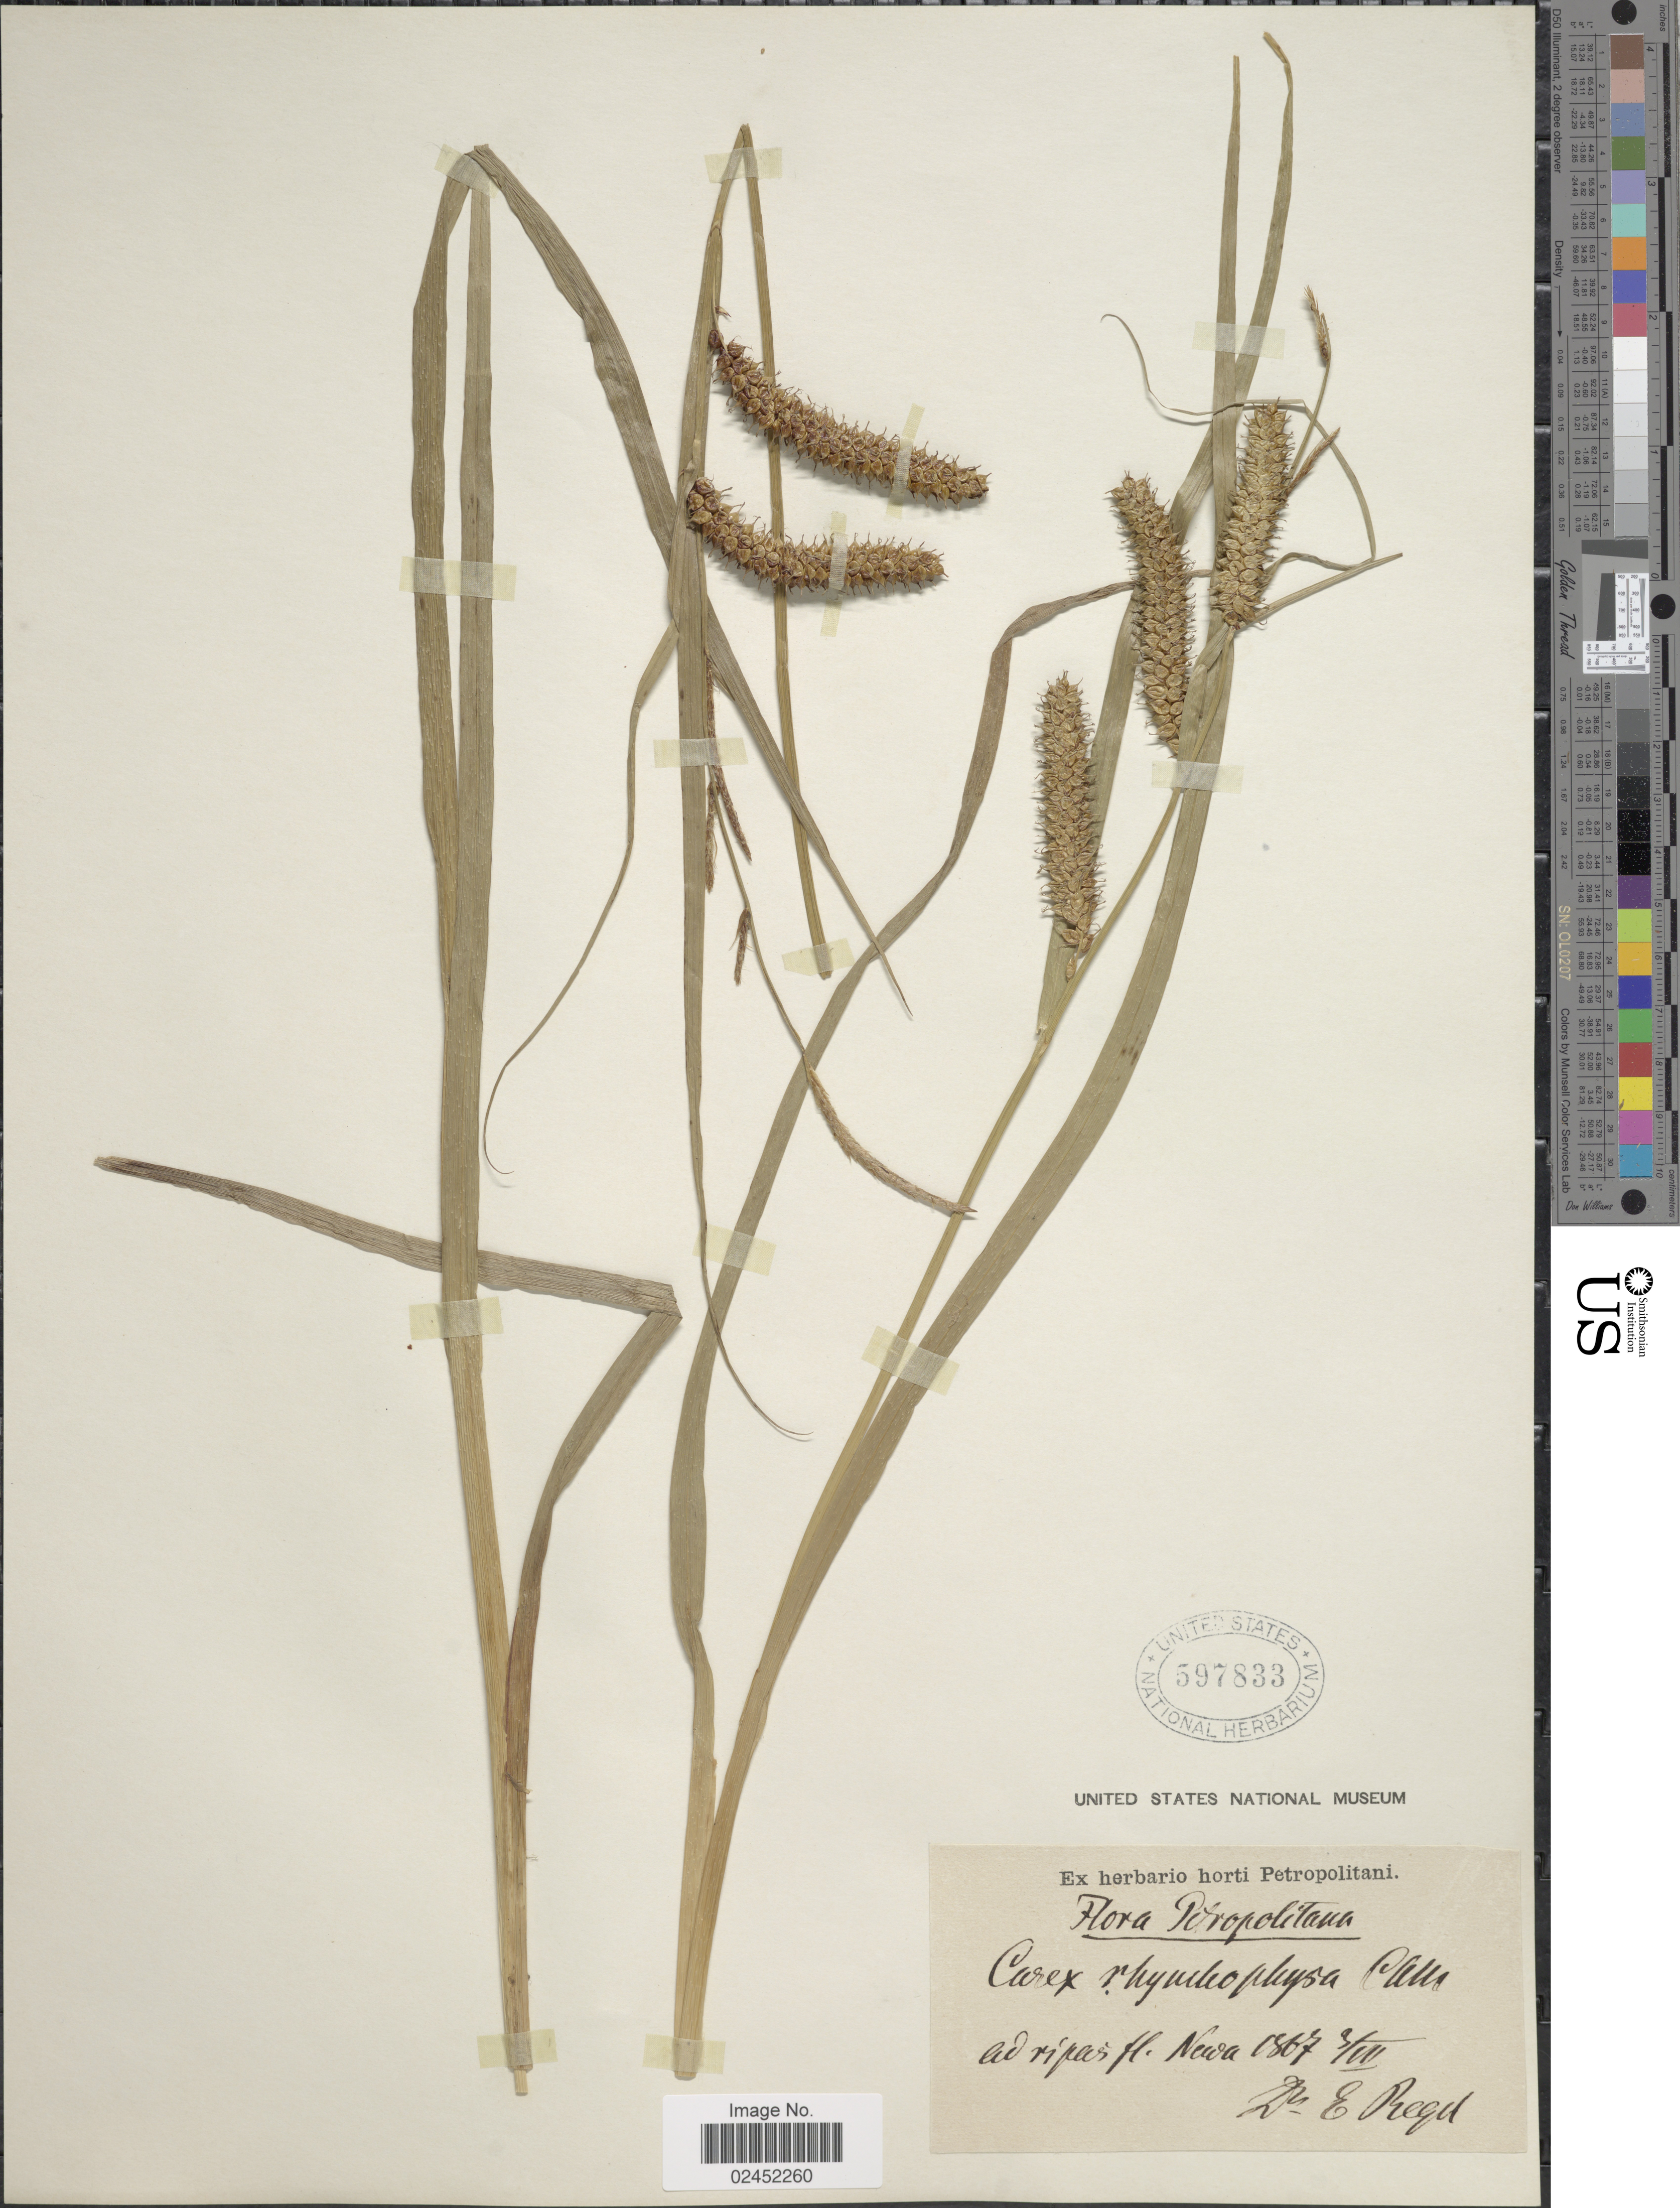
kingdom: Plantae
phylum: Tracheophyta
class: Liliopsida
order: Poales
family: Cyperaceae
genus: Carex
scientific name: Carex utriculata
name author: Boott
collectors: E. A. von Regel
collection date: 1867-07-03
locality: Petropolitana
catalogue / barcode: US 597833